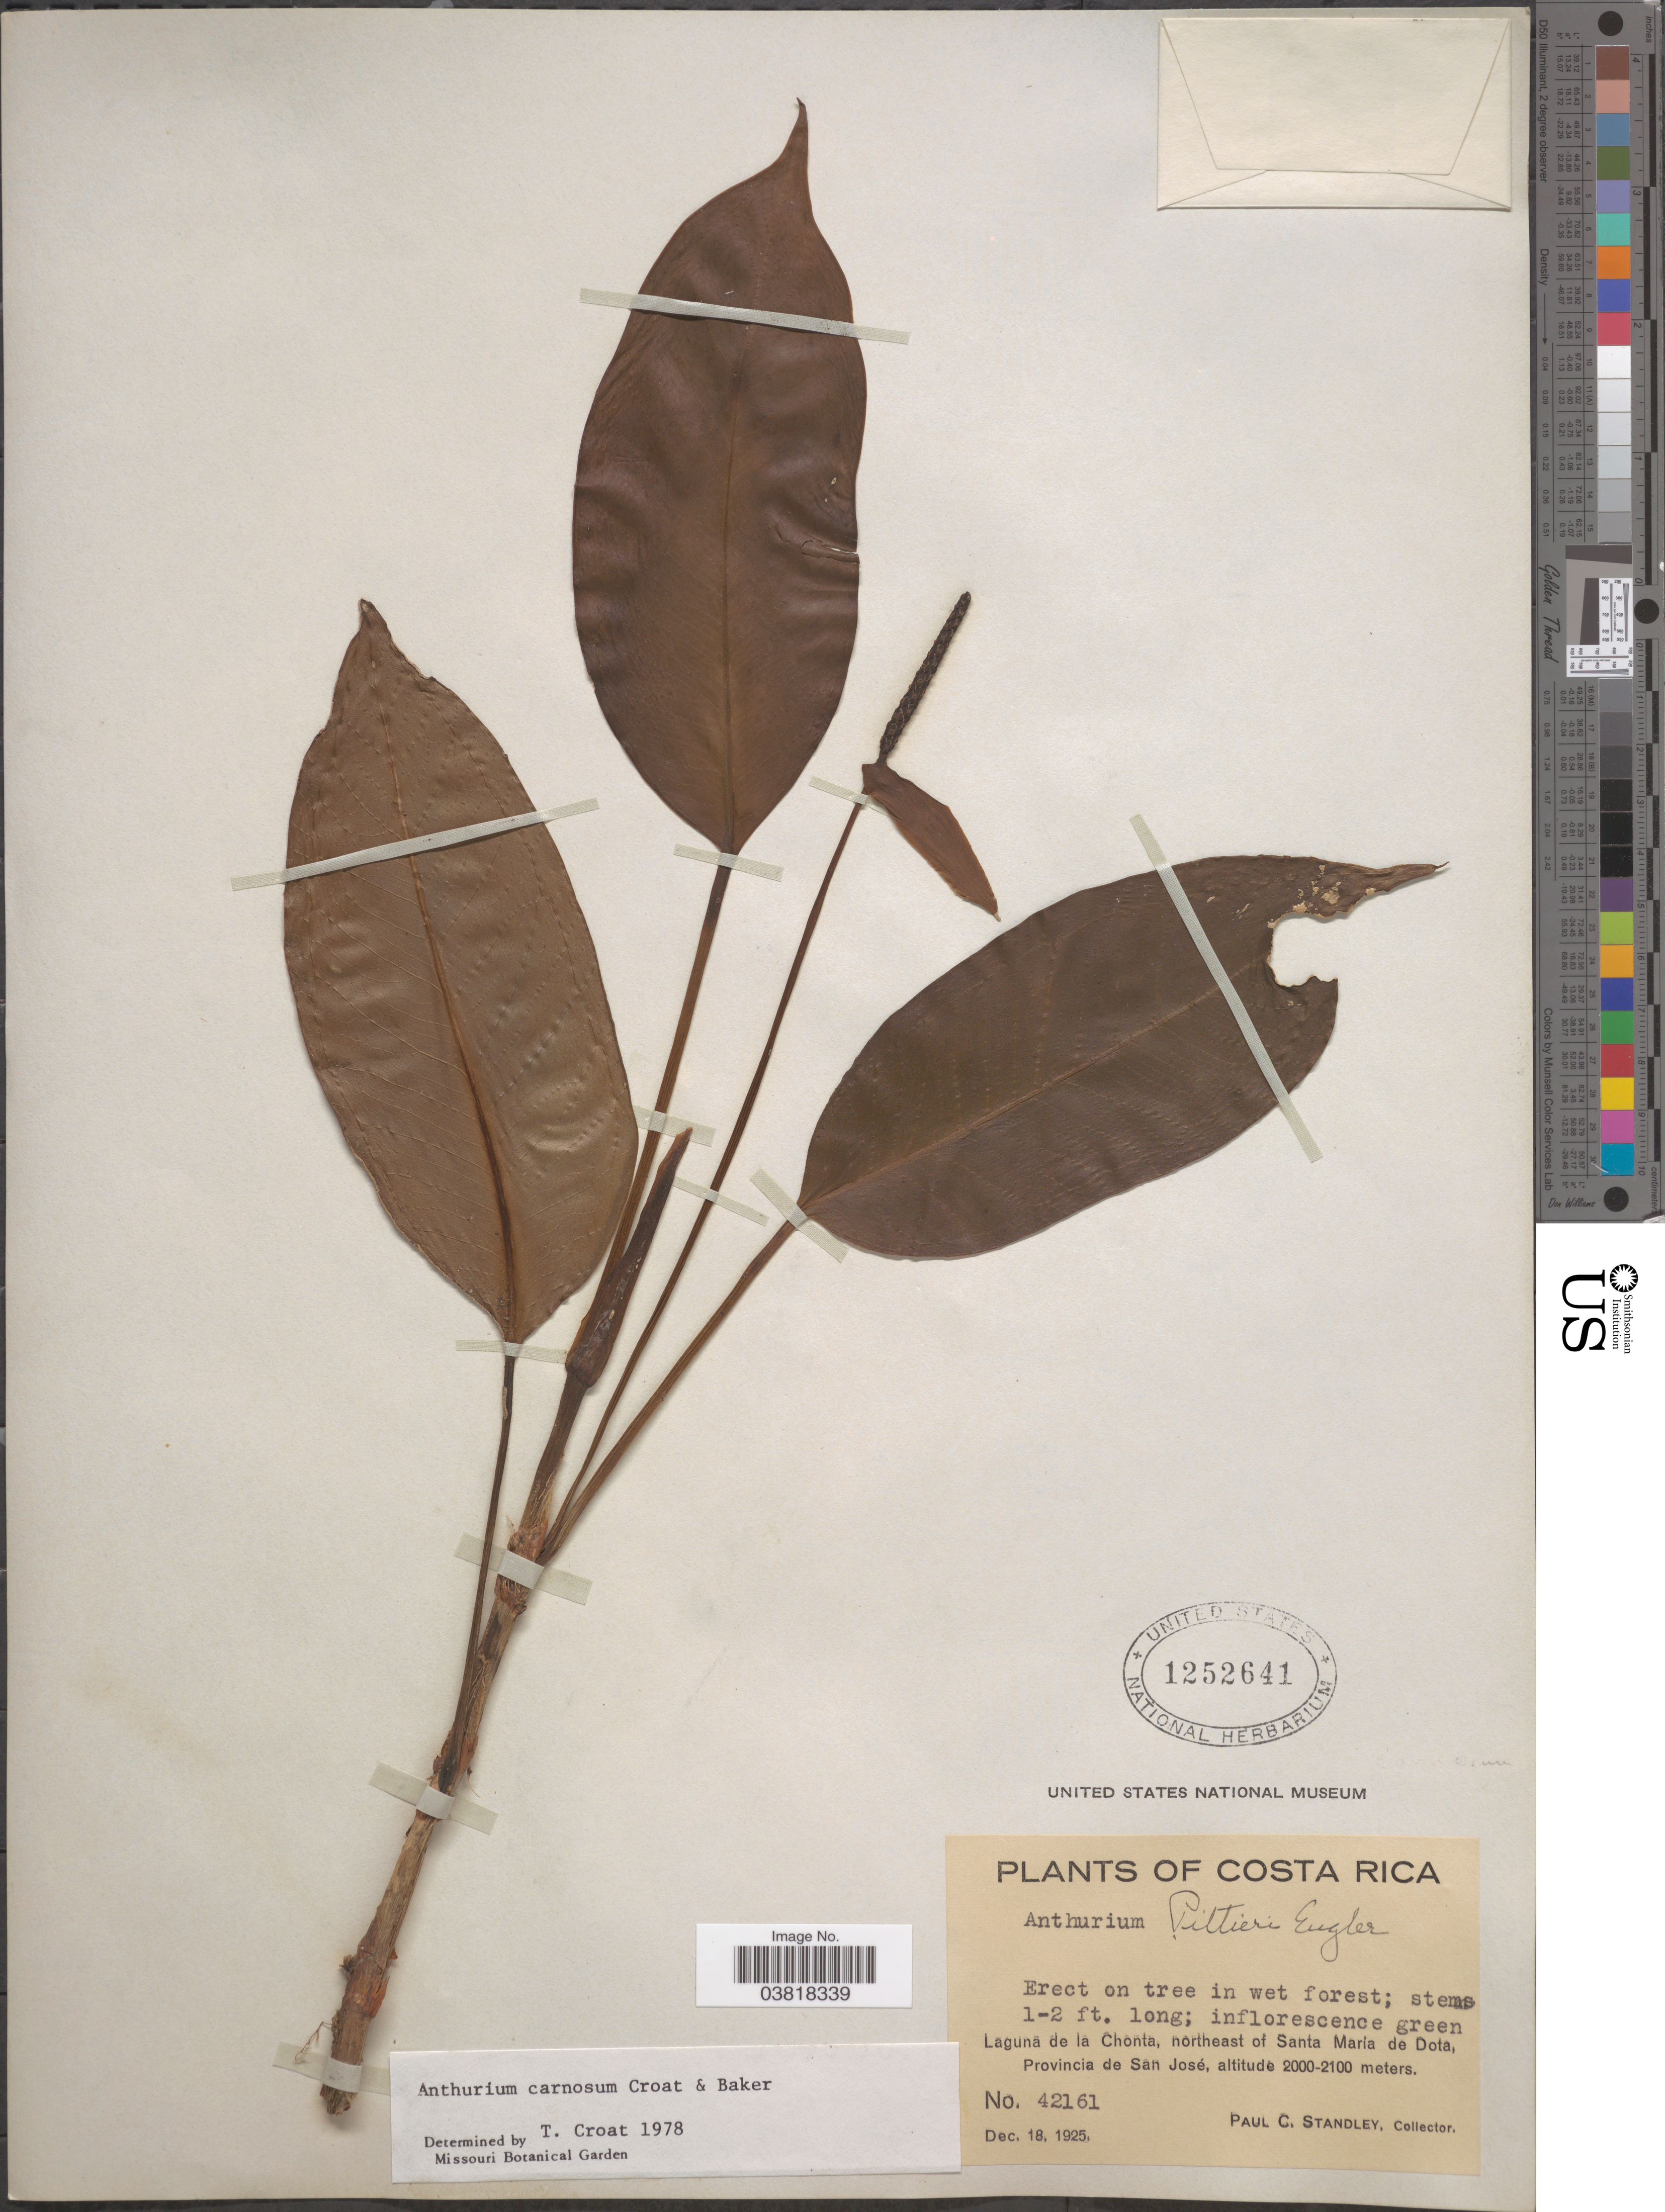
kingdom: Plantae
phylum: Tracheophyta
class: Liliopsida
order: Alismatales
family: Araceae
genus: Anthurium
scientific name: Anthurium carnosum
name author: Croat & R.A. Baker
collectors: P. C. Standley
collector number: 42161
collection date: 1925-12-18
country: Costa Rica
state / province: San José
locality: Laguna de la Chonta, northeast of Santa Maria de Dota.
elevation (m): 2000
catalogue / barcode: US 1252641